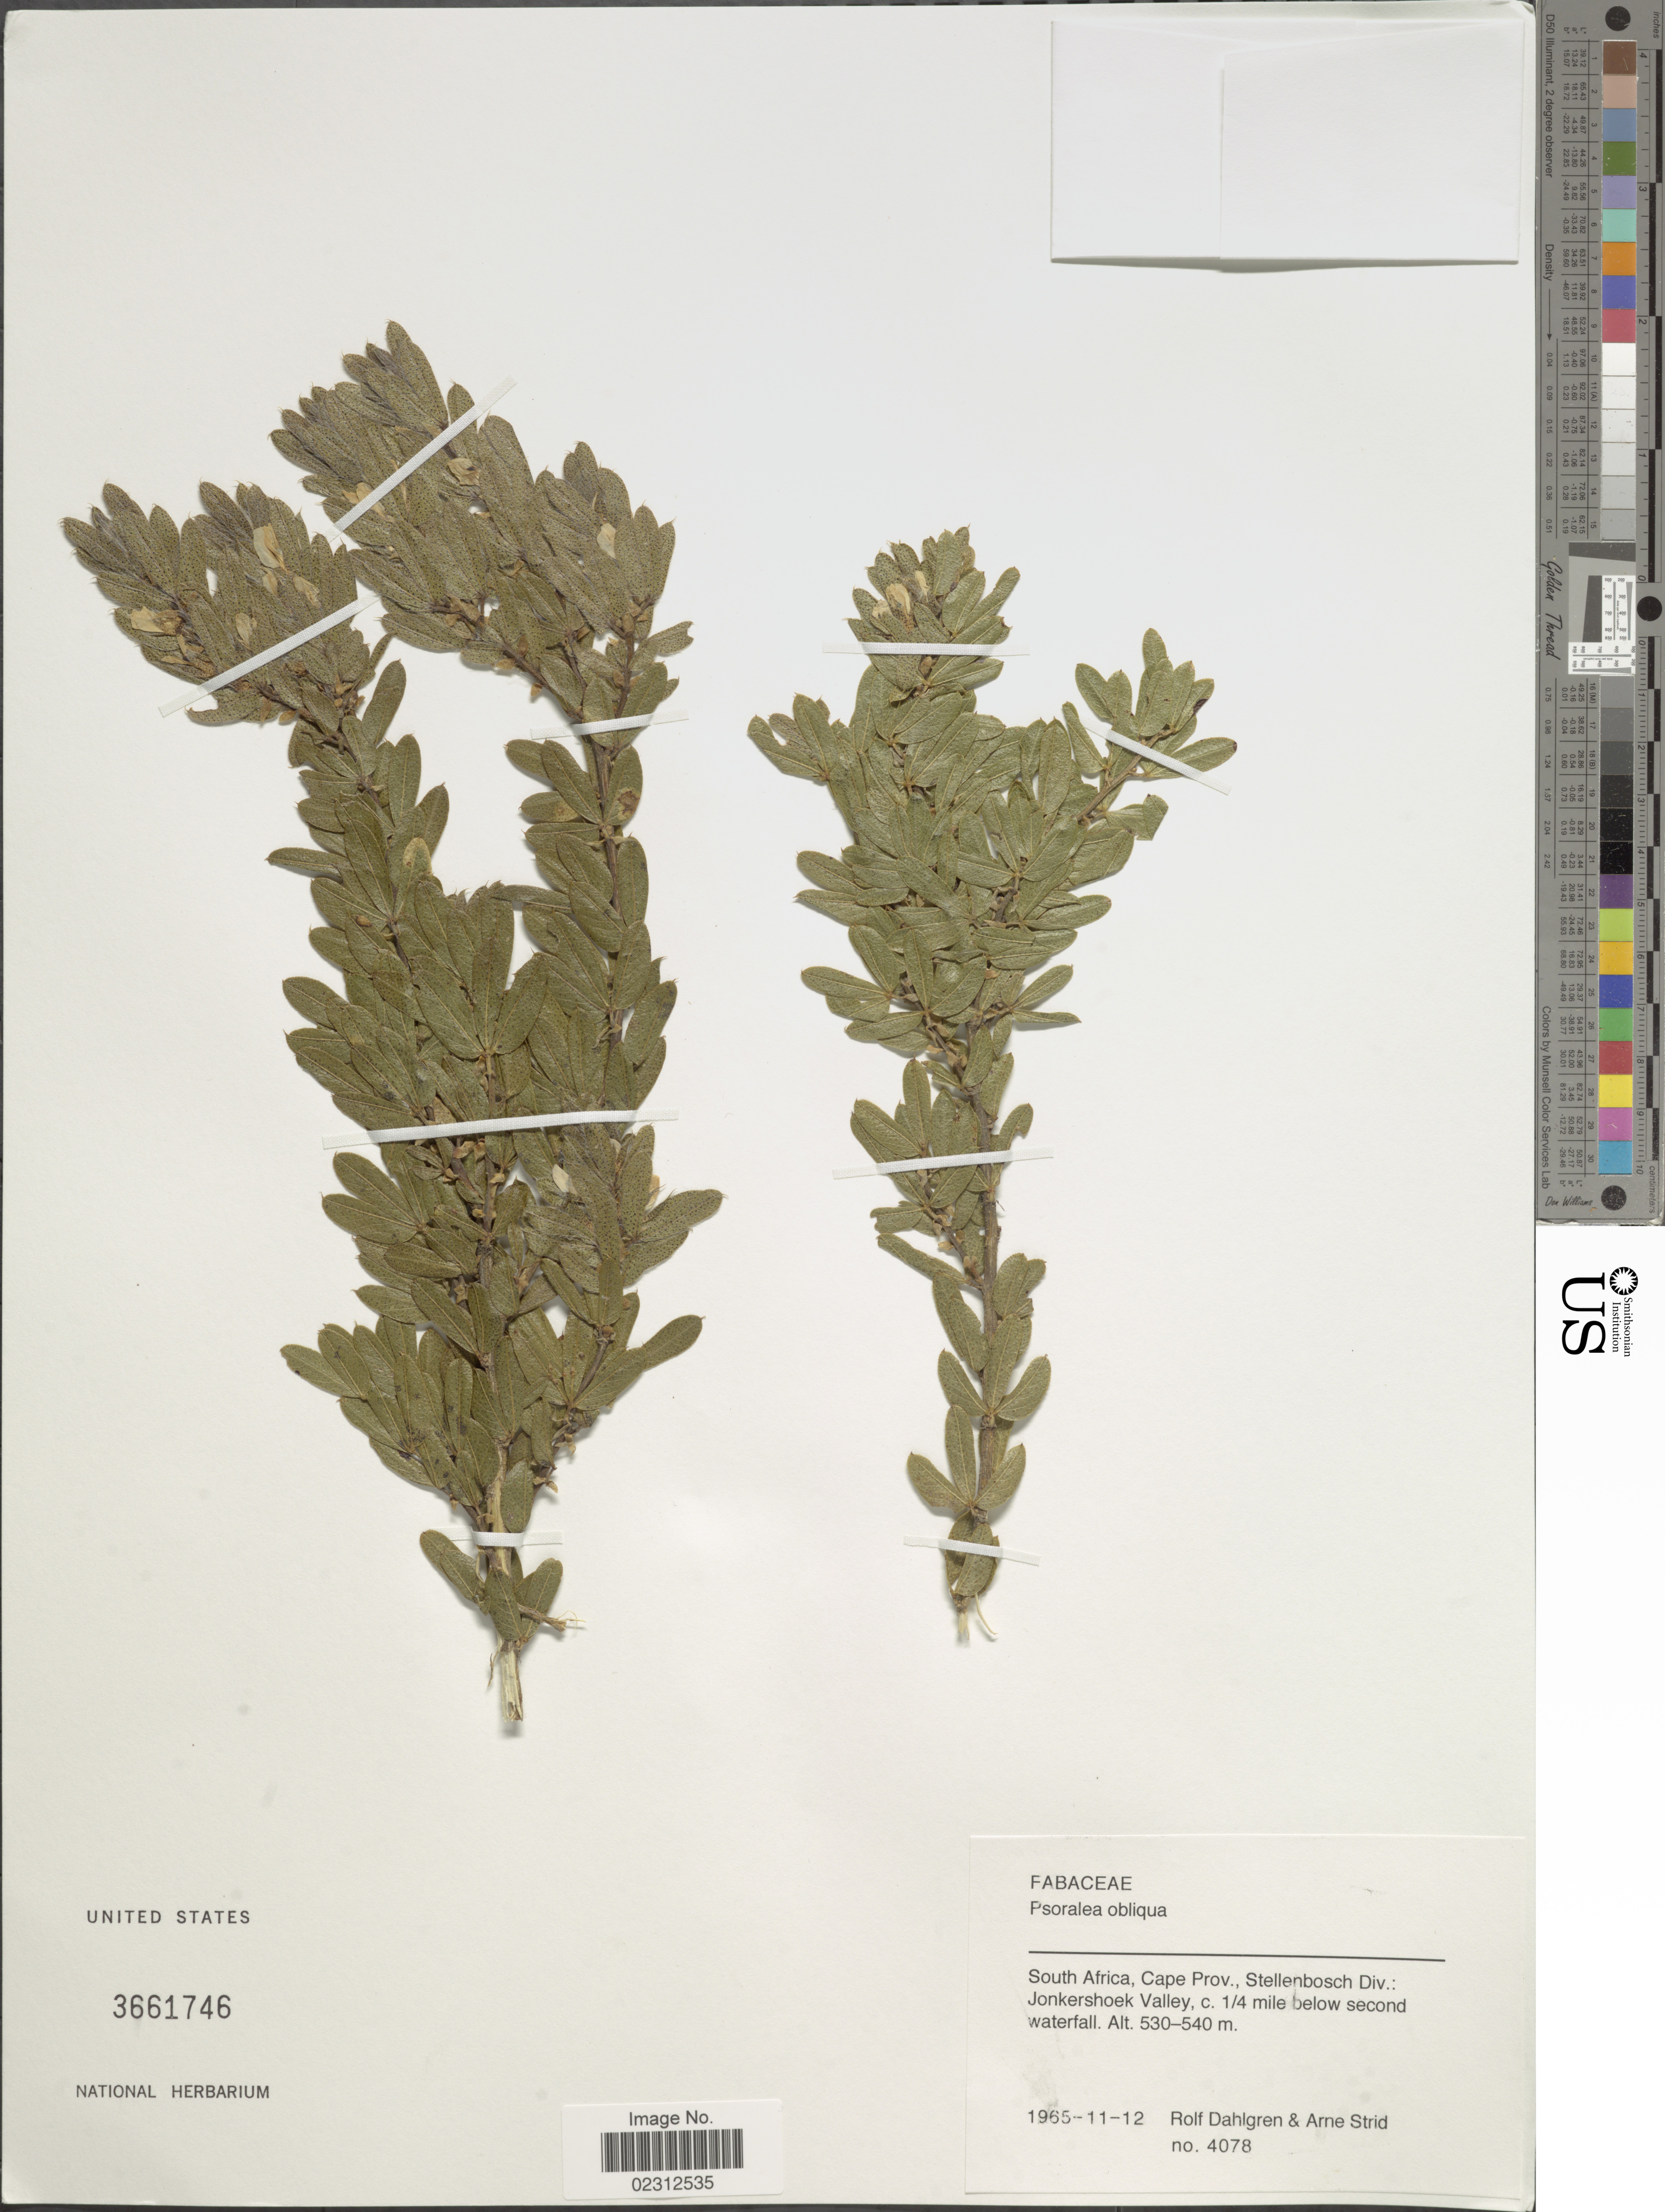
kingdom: Plantae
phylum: Tracheophyta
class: Magnoliopsida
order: Fabales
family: Fabaceae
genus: Psoralea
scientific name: Psoralea obliqua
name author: E. Mey.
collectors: R. Dahlgren & A. Strid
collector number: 4078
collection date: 1965-11-12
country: South Africa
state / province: Western Cape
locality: Stellenbosch Div.: Jonkershoek Valley, c. 1/4 mile below second waterfall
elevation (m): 530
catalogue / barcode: US 3661746